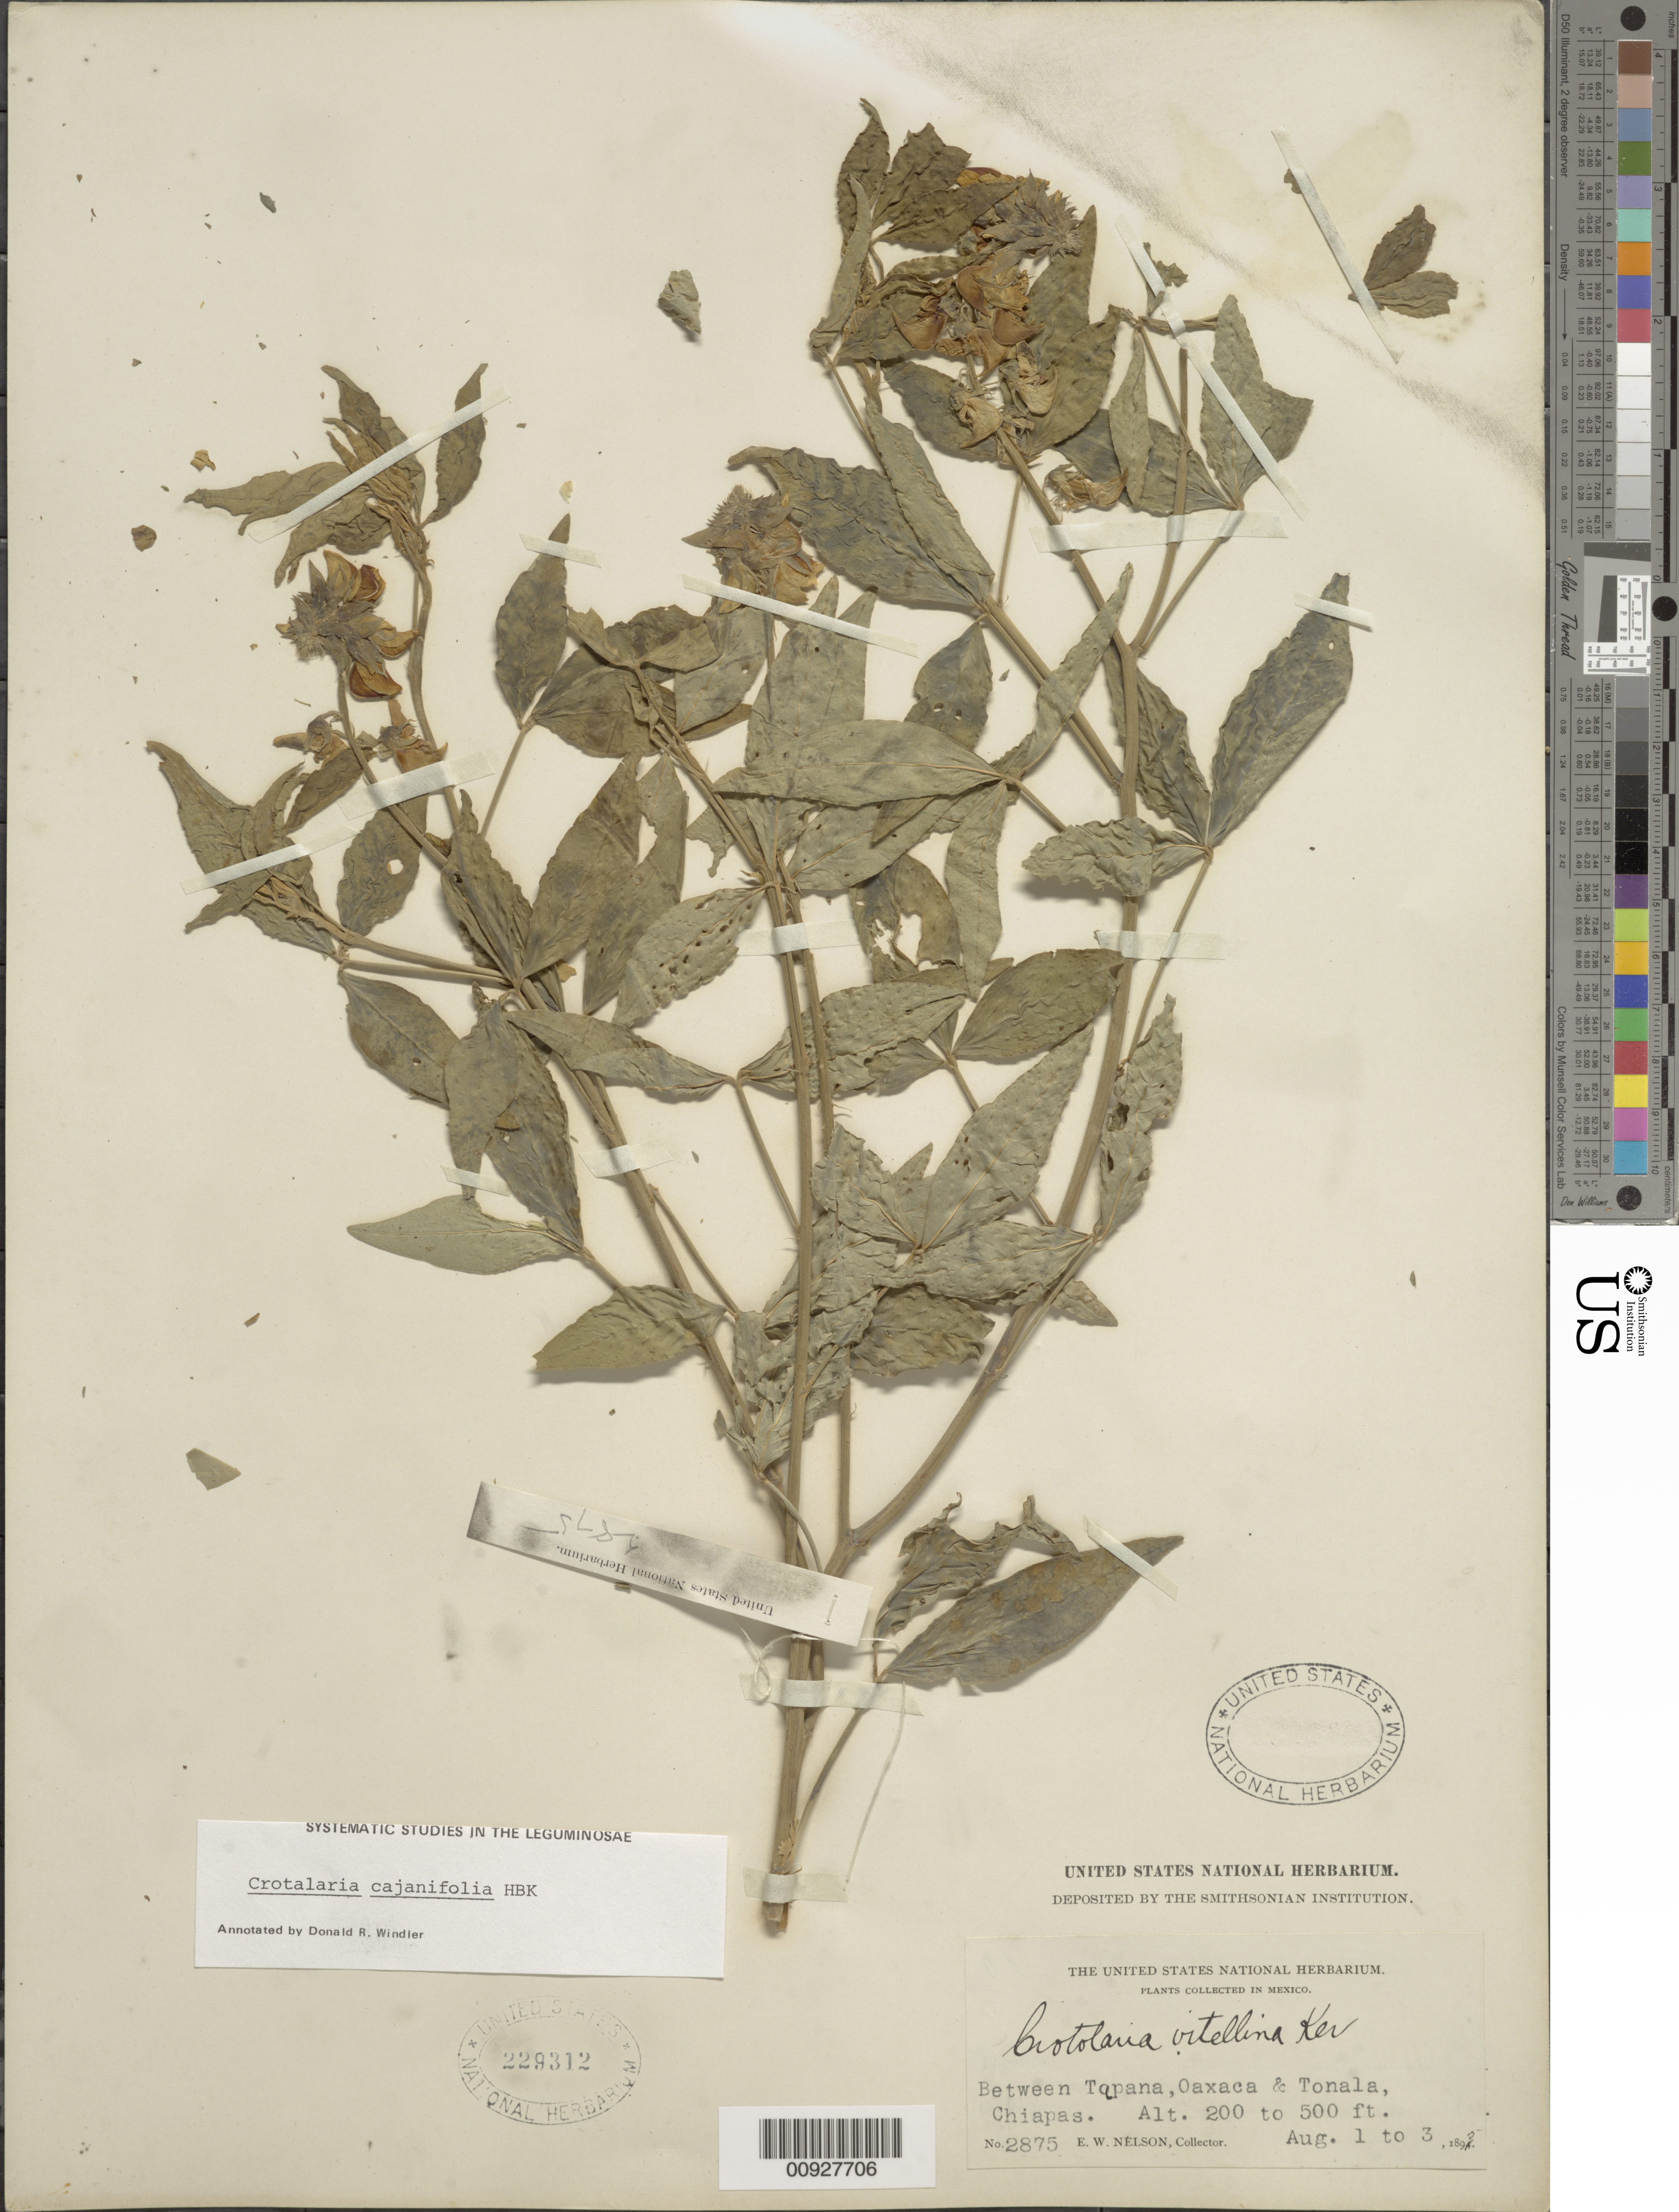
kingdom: Plantae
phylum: Tracheophyta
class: Magnoliopsida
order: Fabales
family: Fabaceae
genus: Crotalaria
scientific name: Crotalaria cajanifolia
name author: Kunth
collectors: E. W. Nelson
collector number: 2875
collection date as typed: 01 Aug 1895 to 03 Aug 1895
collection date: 1895-08-01/1895-08-03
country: Mexico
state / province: Chiapas / Oaxaca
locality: Between Tapana, Oaxaca & Tonala, Chiapas.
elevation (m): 61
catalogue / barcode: US 229312